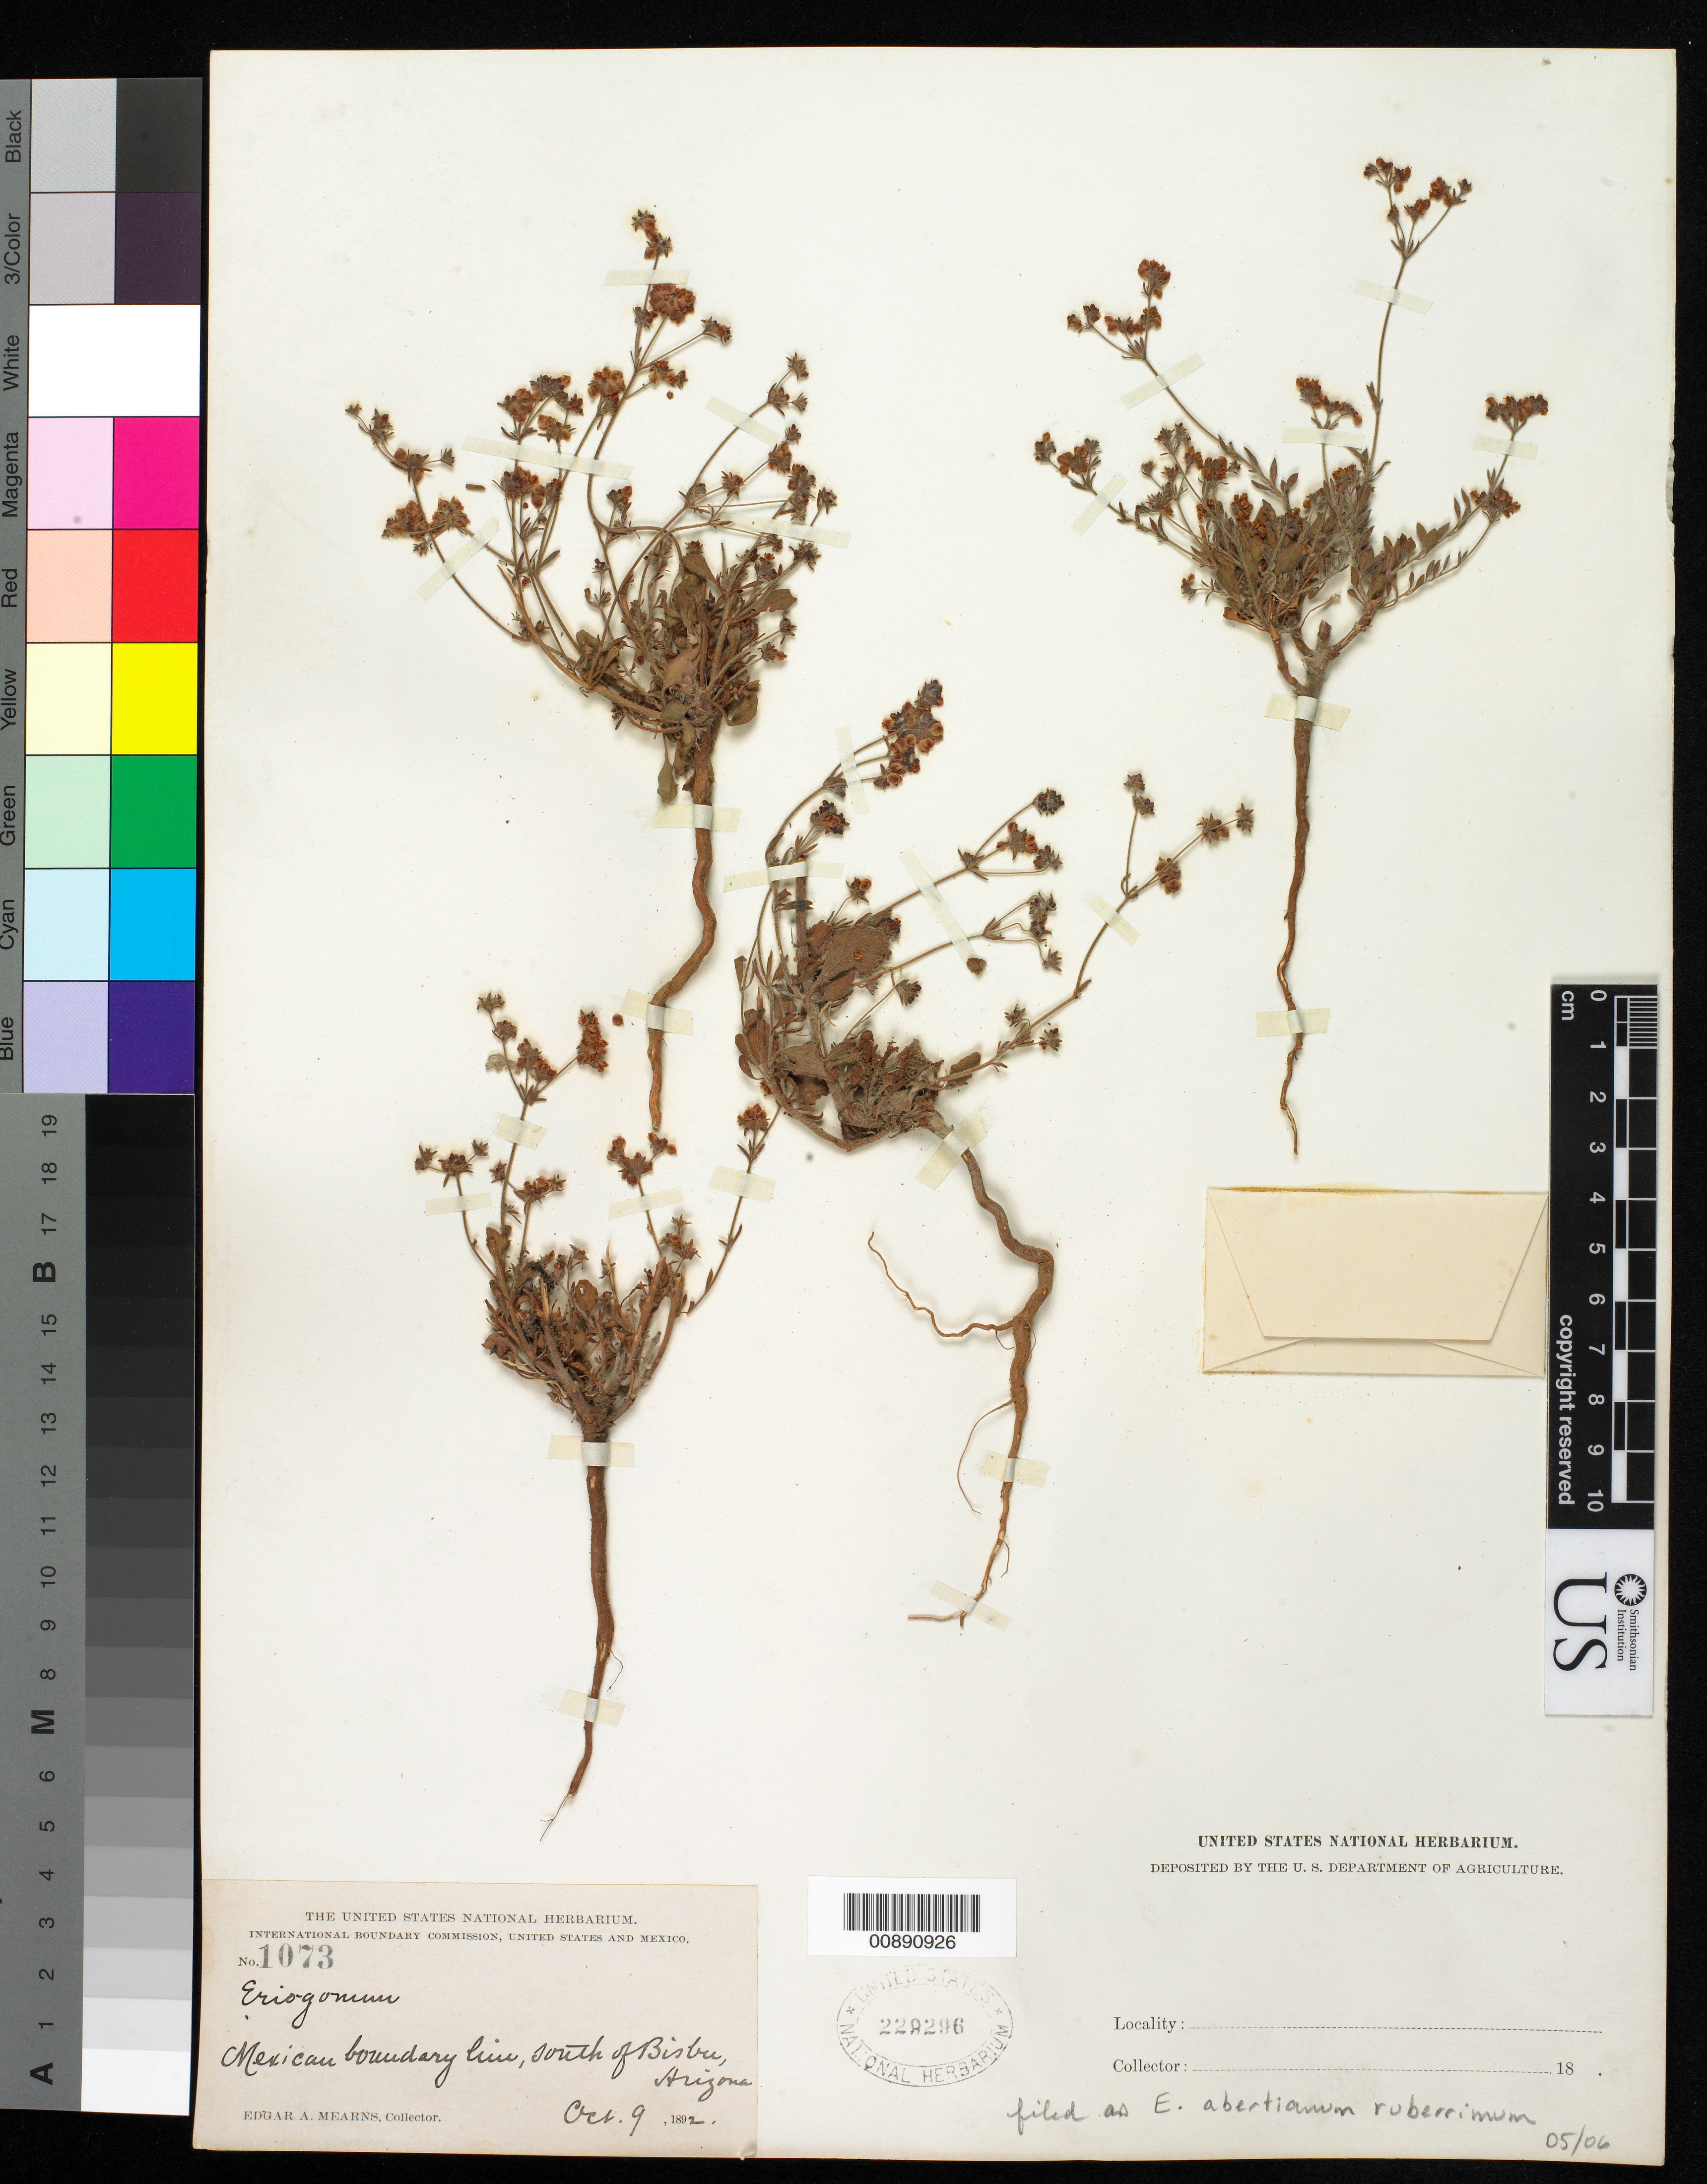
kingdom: Plantae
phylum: Tracheophyta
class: Magnoliopsida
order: Caryophyllales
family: Polygonaceae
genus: Eriogonum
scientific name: Eriogonum abertianum var. ruberrimum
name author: (Gand.) Gand.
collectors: E. A. Mearns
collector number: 1073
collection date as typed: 09 Oct 1892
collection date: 1892-10-09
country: United States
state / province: Arizona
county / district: Cochise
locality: Mexican Boundary Line, S of Bisbee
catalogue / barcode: US 229296